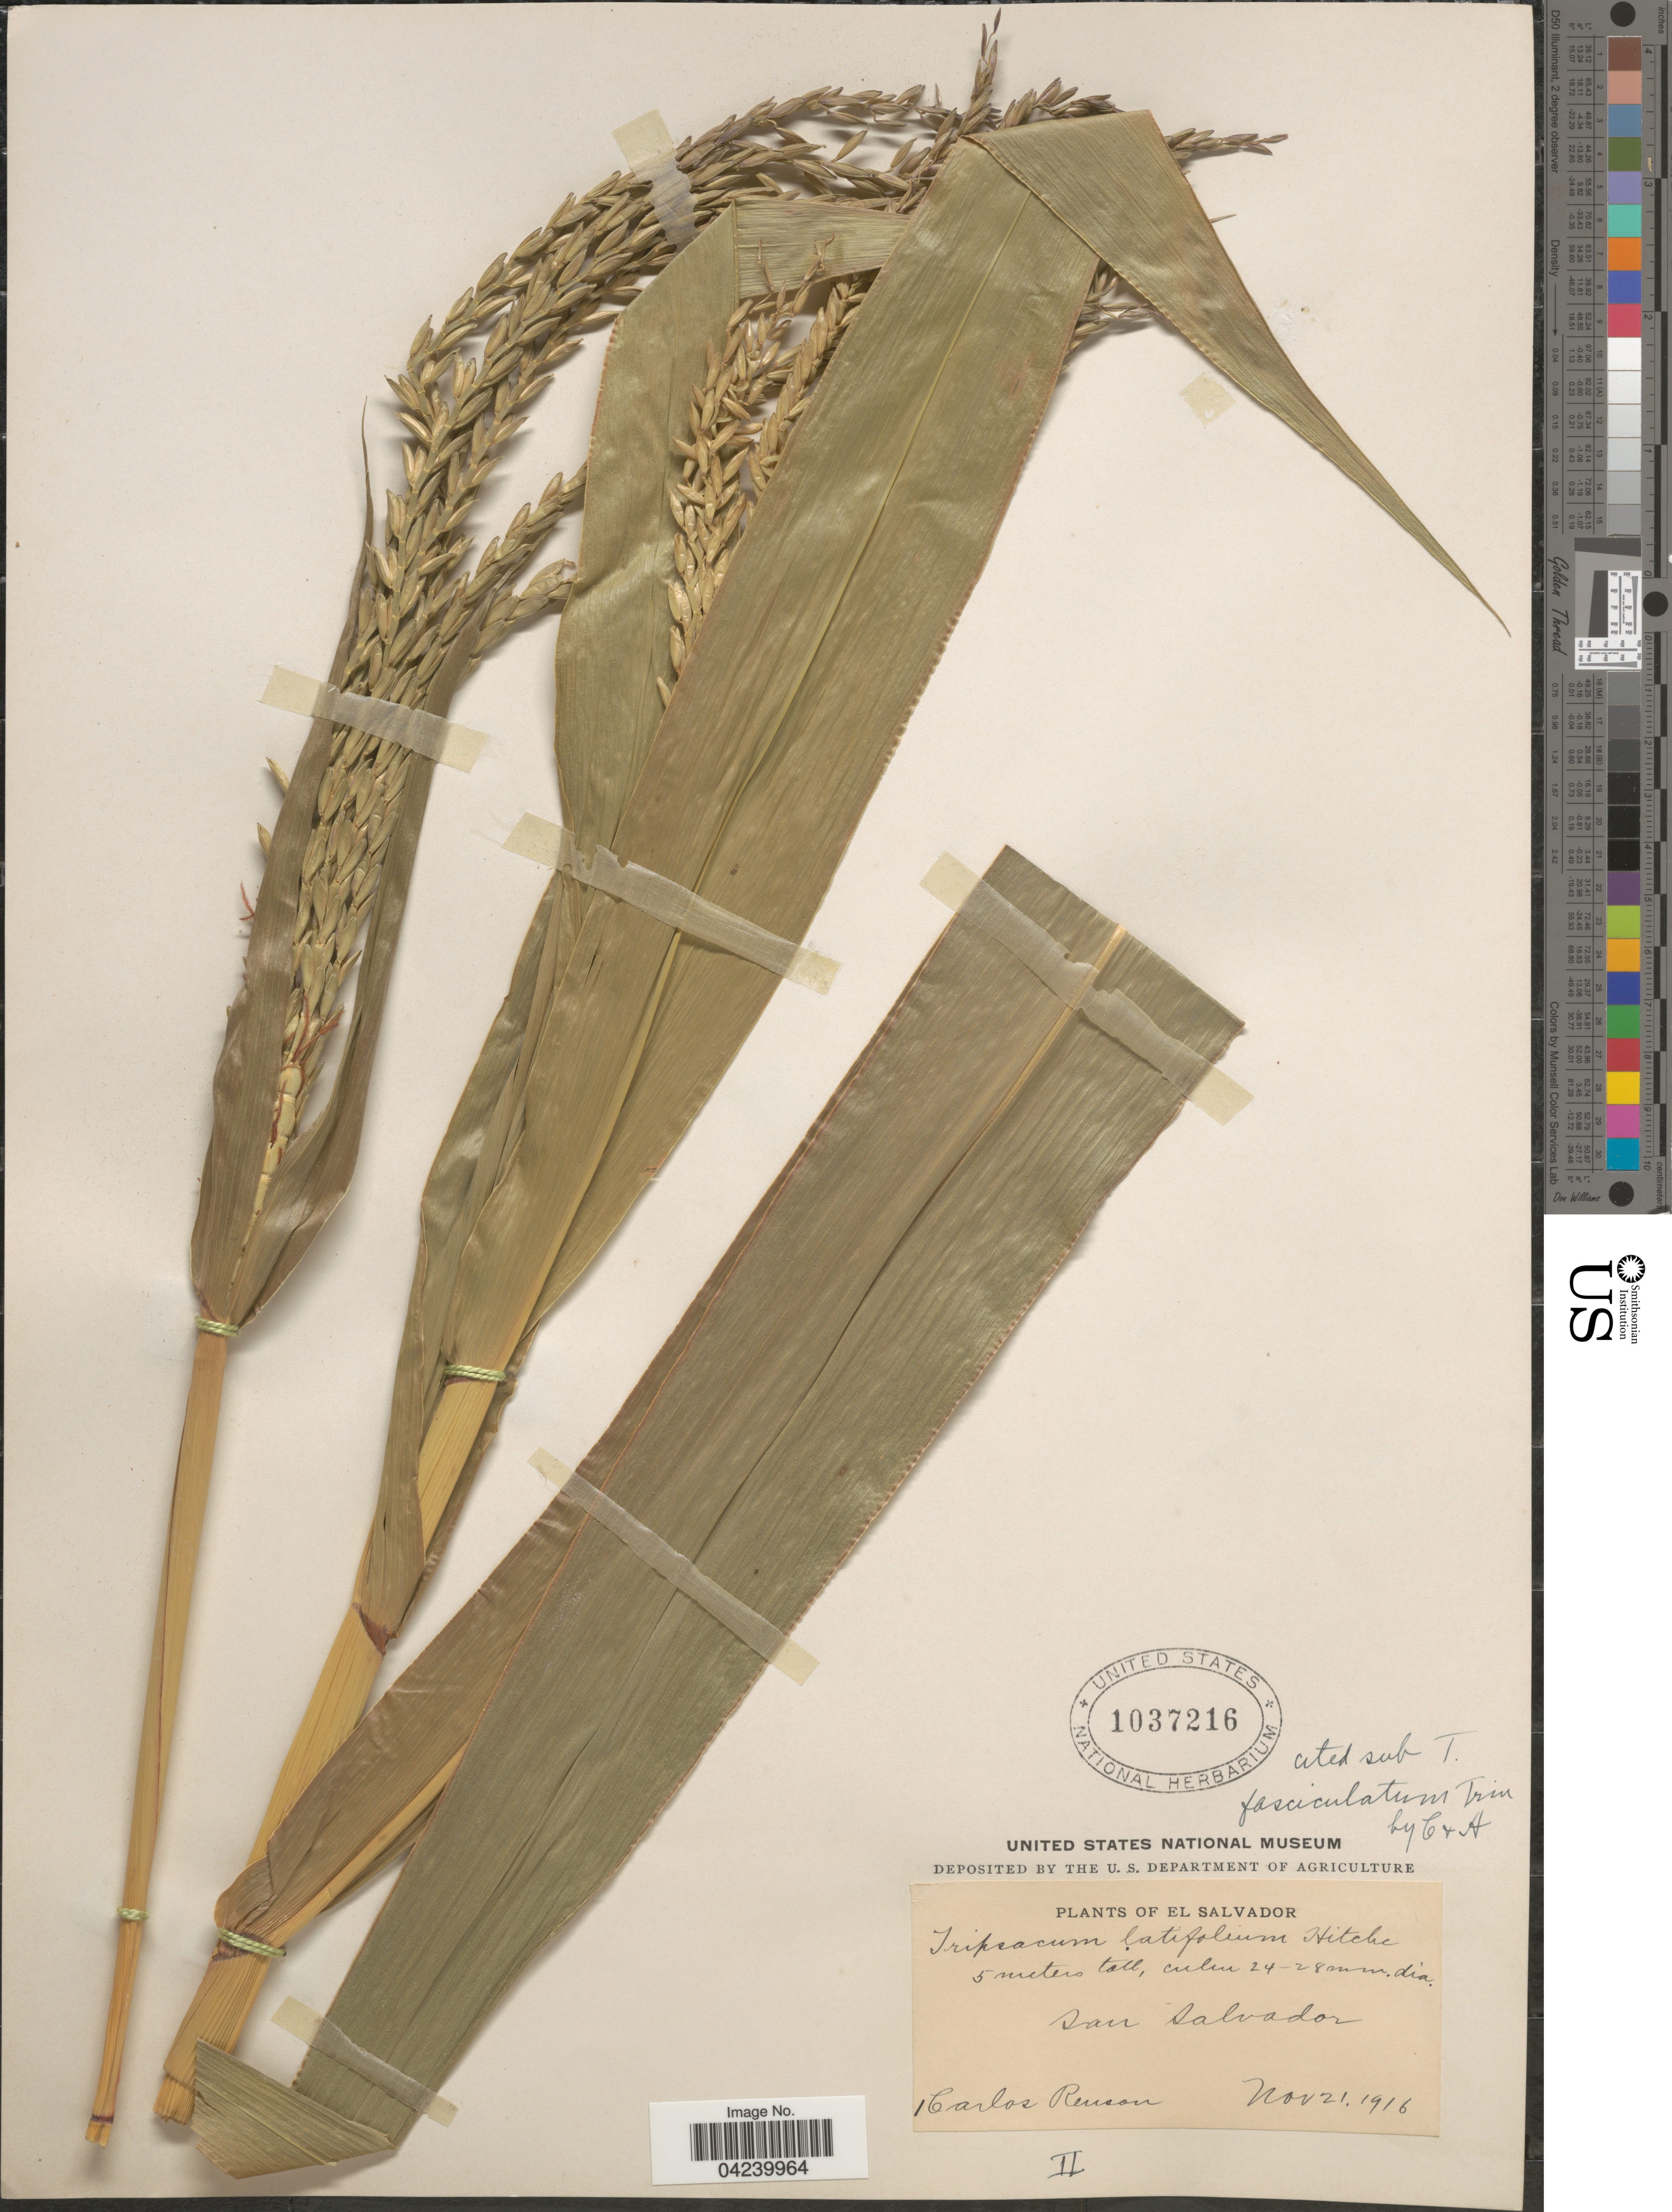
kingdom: Plantae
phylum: Tracheophyta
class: Liliopsida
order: Poales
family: Poaceae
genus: Tripsacum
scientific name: Tripsacum laxum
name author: Nash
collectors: C. Renson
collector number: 1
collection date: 1916-11-21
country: El Salvador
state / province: San Salvador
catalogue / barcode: US 1037216